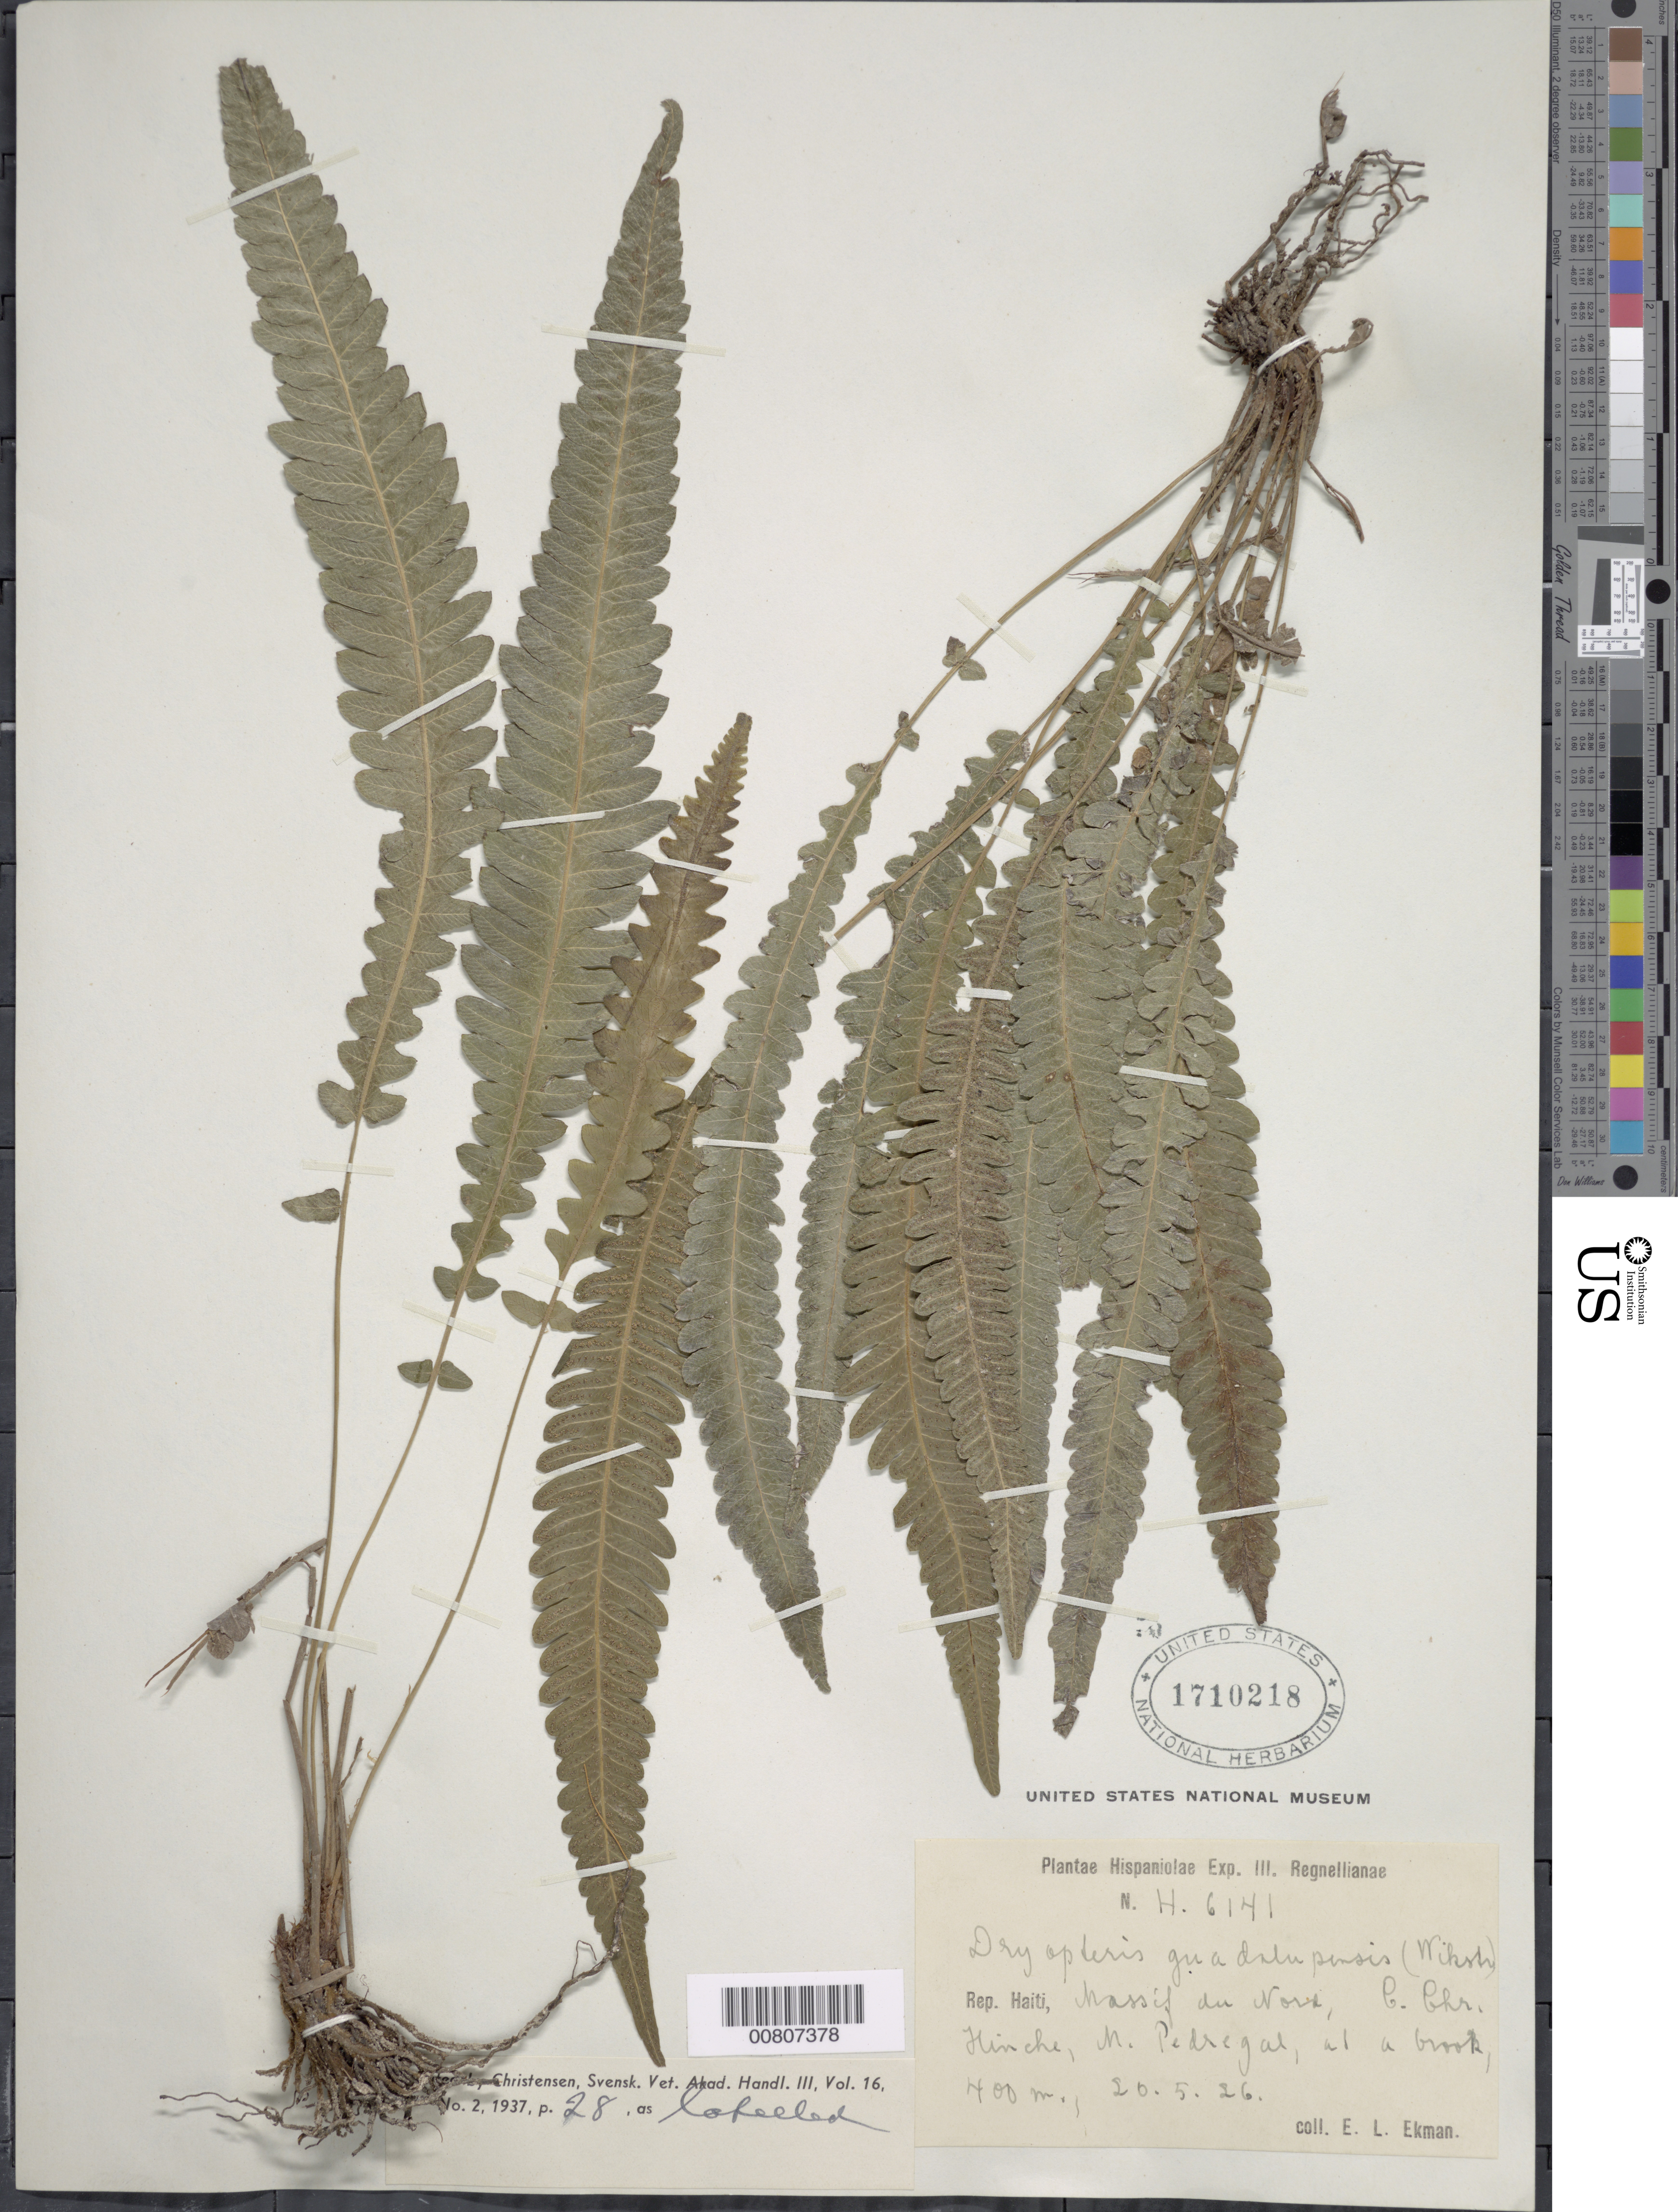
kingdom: Plantae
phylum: Tracheophyta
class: Polypodiopsida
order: Polypodiales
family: Thelypteridaceae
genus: Goniopteris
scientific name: Goniopteris guadelupensis (Wikstr.) comb. nov., ined 2015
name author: (Wikstr.)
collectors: E. L. Ekman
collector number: H 6141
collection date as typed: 20 May 1926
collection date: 1926-05-20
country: Haiti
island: Hispaniola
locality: Massif du Nord, Hinche, M. Pedregas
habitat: At a brook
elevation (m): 400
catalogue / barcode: US 1710218